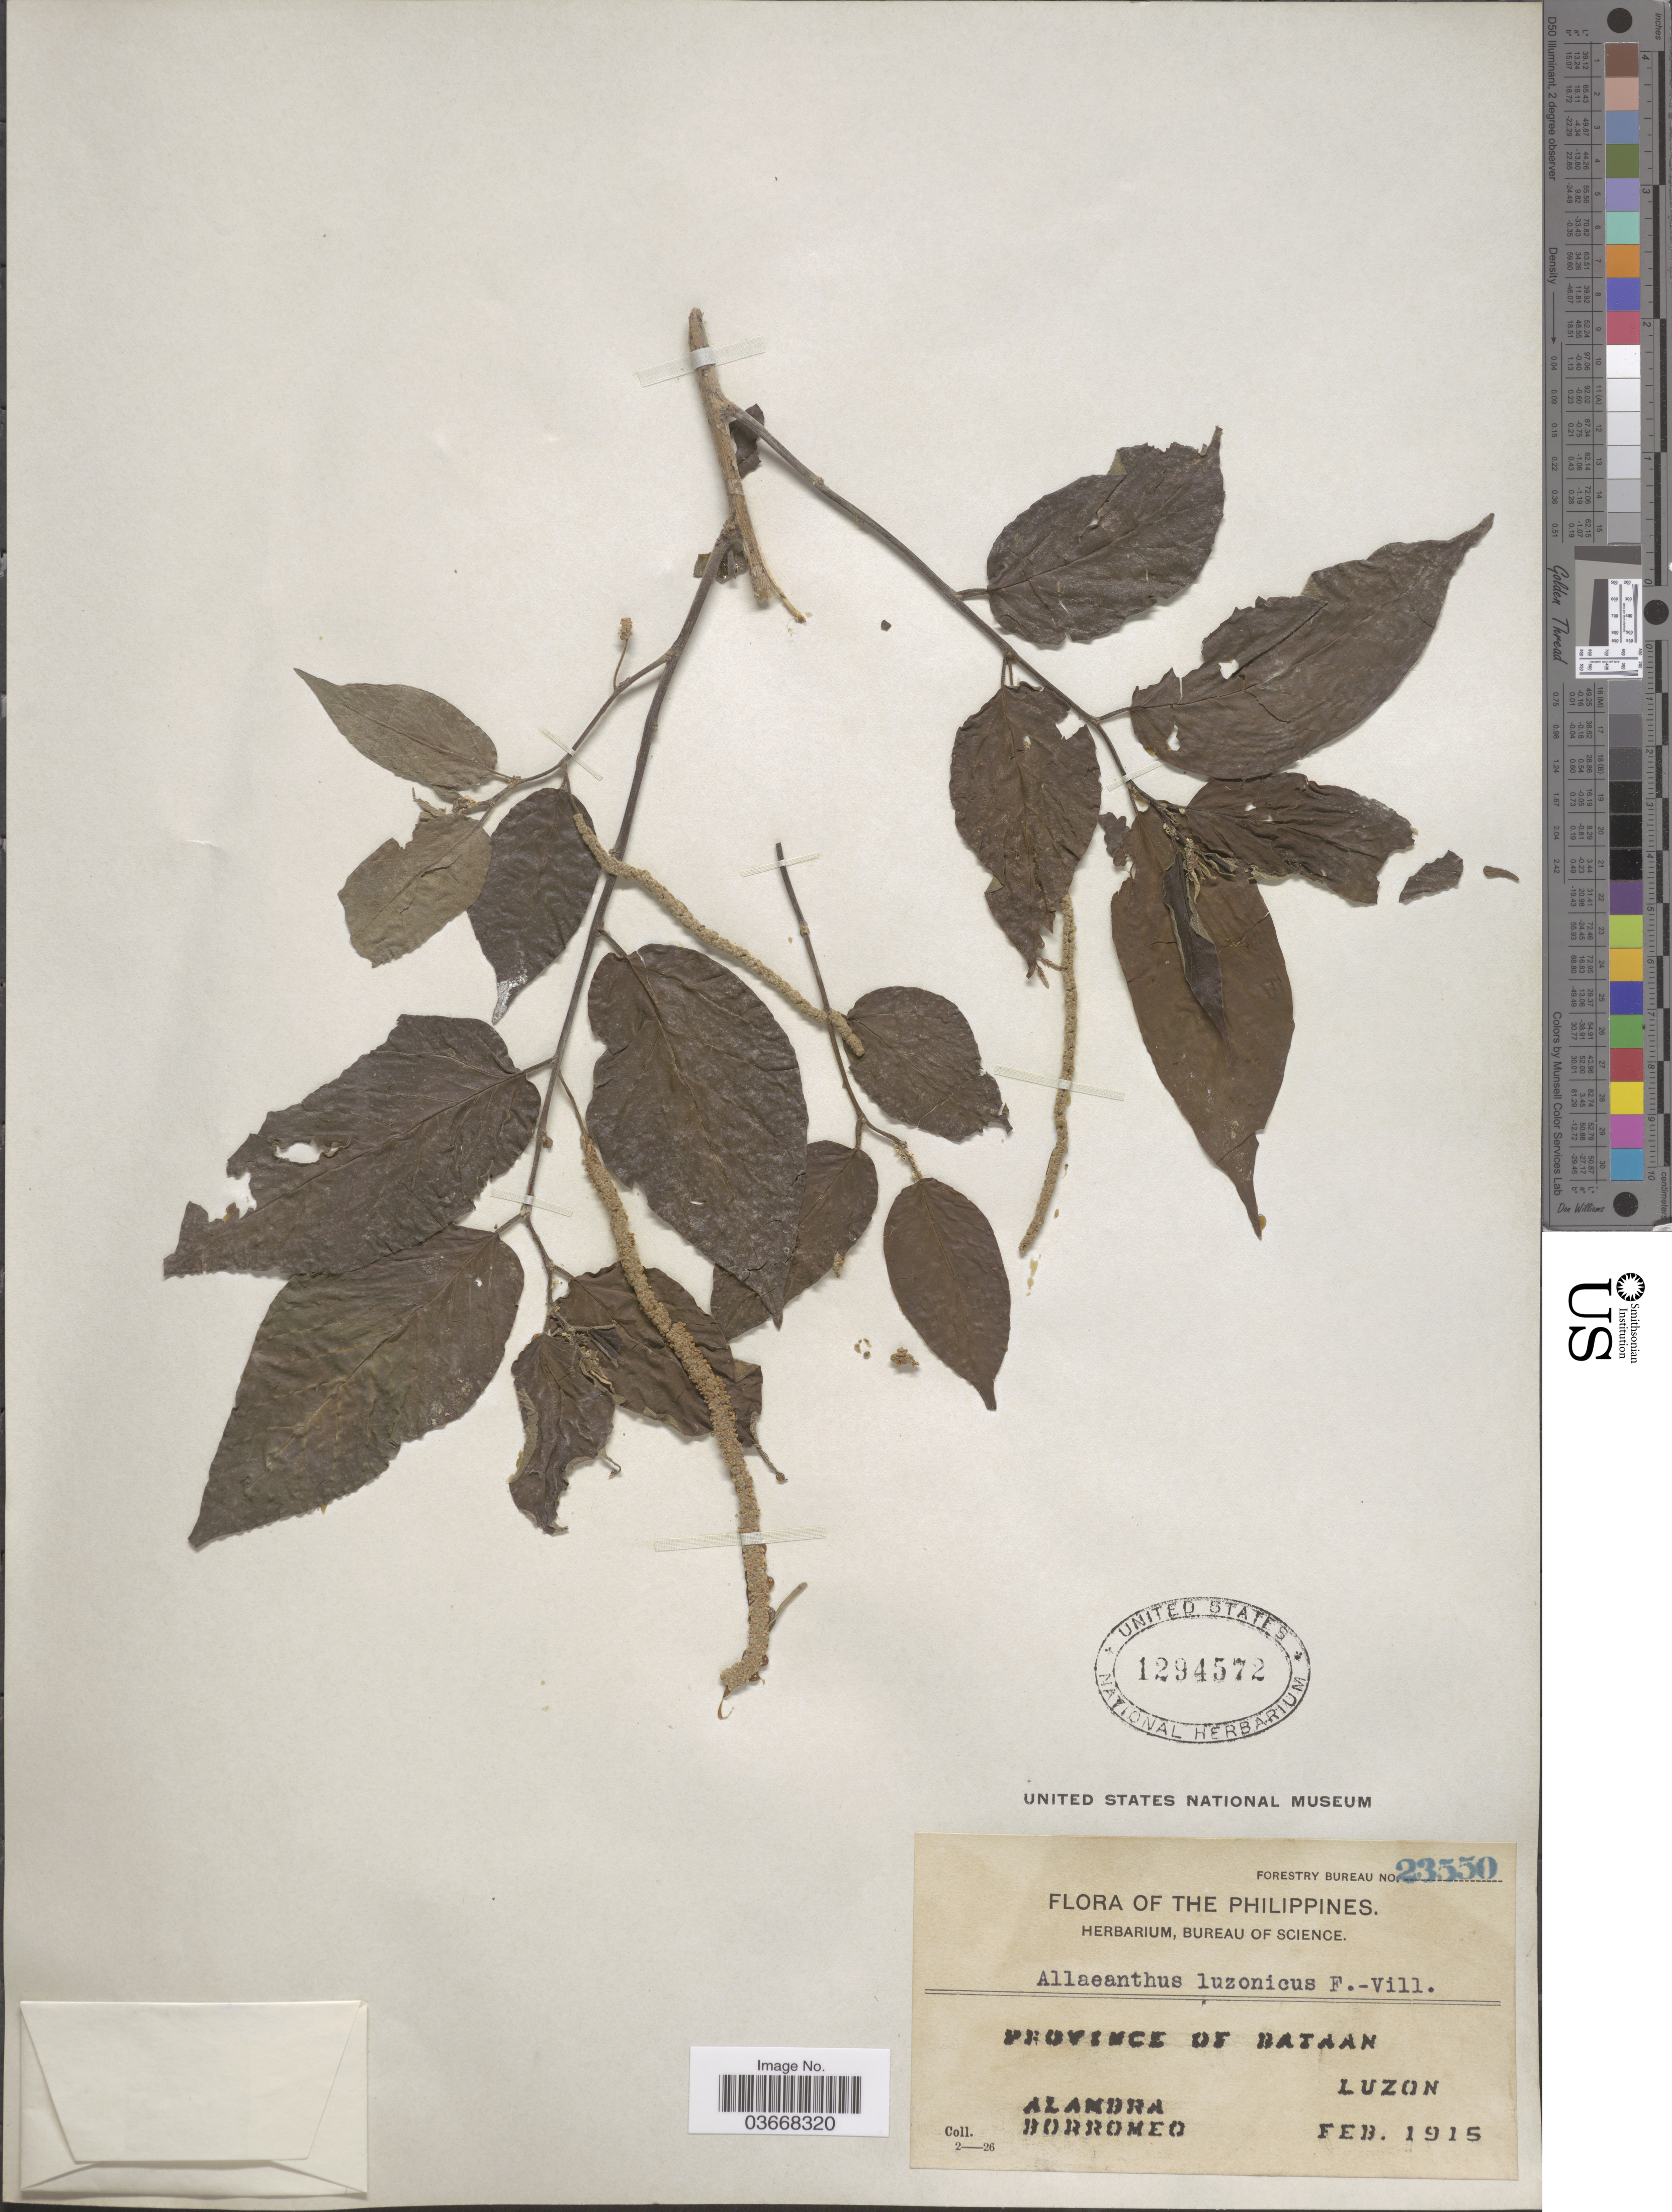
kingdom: Plantae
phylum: Tracheophyta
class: Magnoliopsida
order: Rosales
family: Moraceae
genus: Allaeanthus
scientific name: Allaeanthus luzonicus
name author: Fern.-Vill.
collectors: A. Borromeo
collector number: Forestry Bureau 23550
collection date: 1915-02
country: Philippines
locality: Province of Bataan. Luzon.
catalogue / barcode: US 1294572